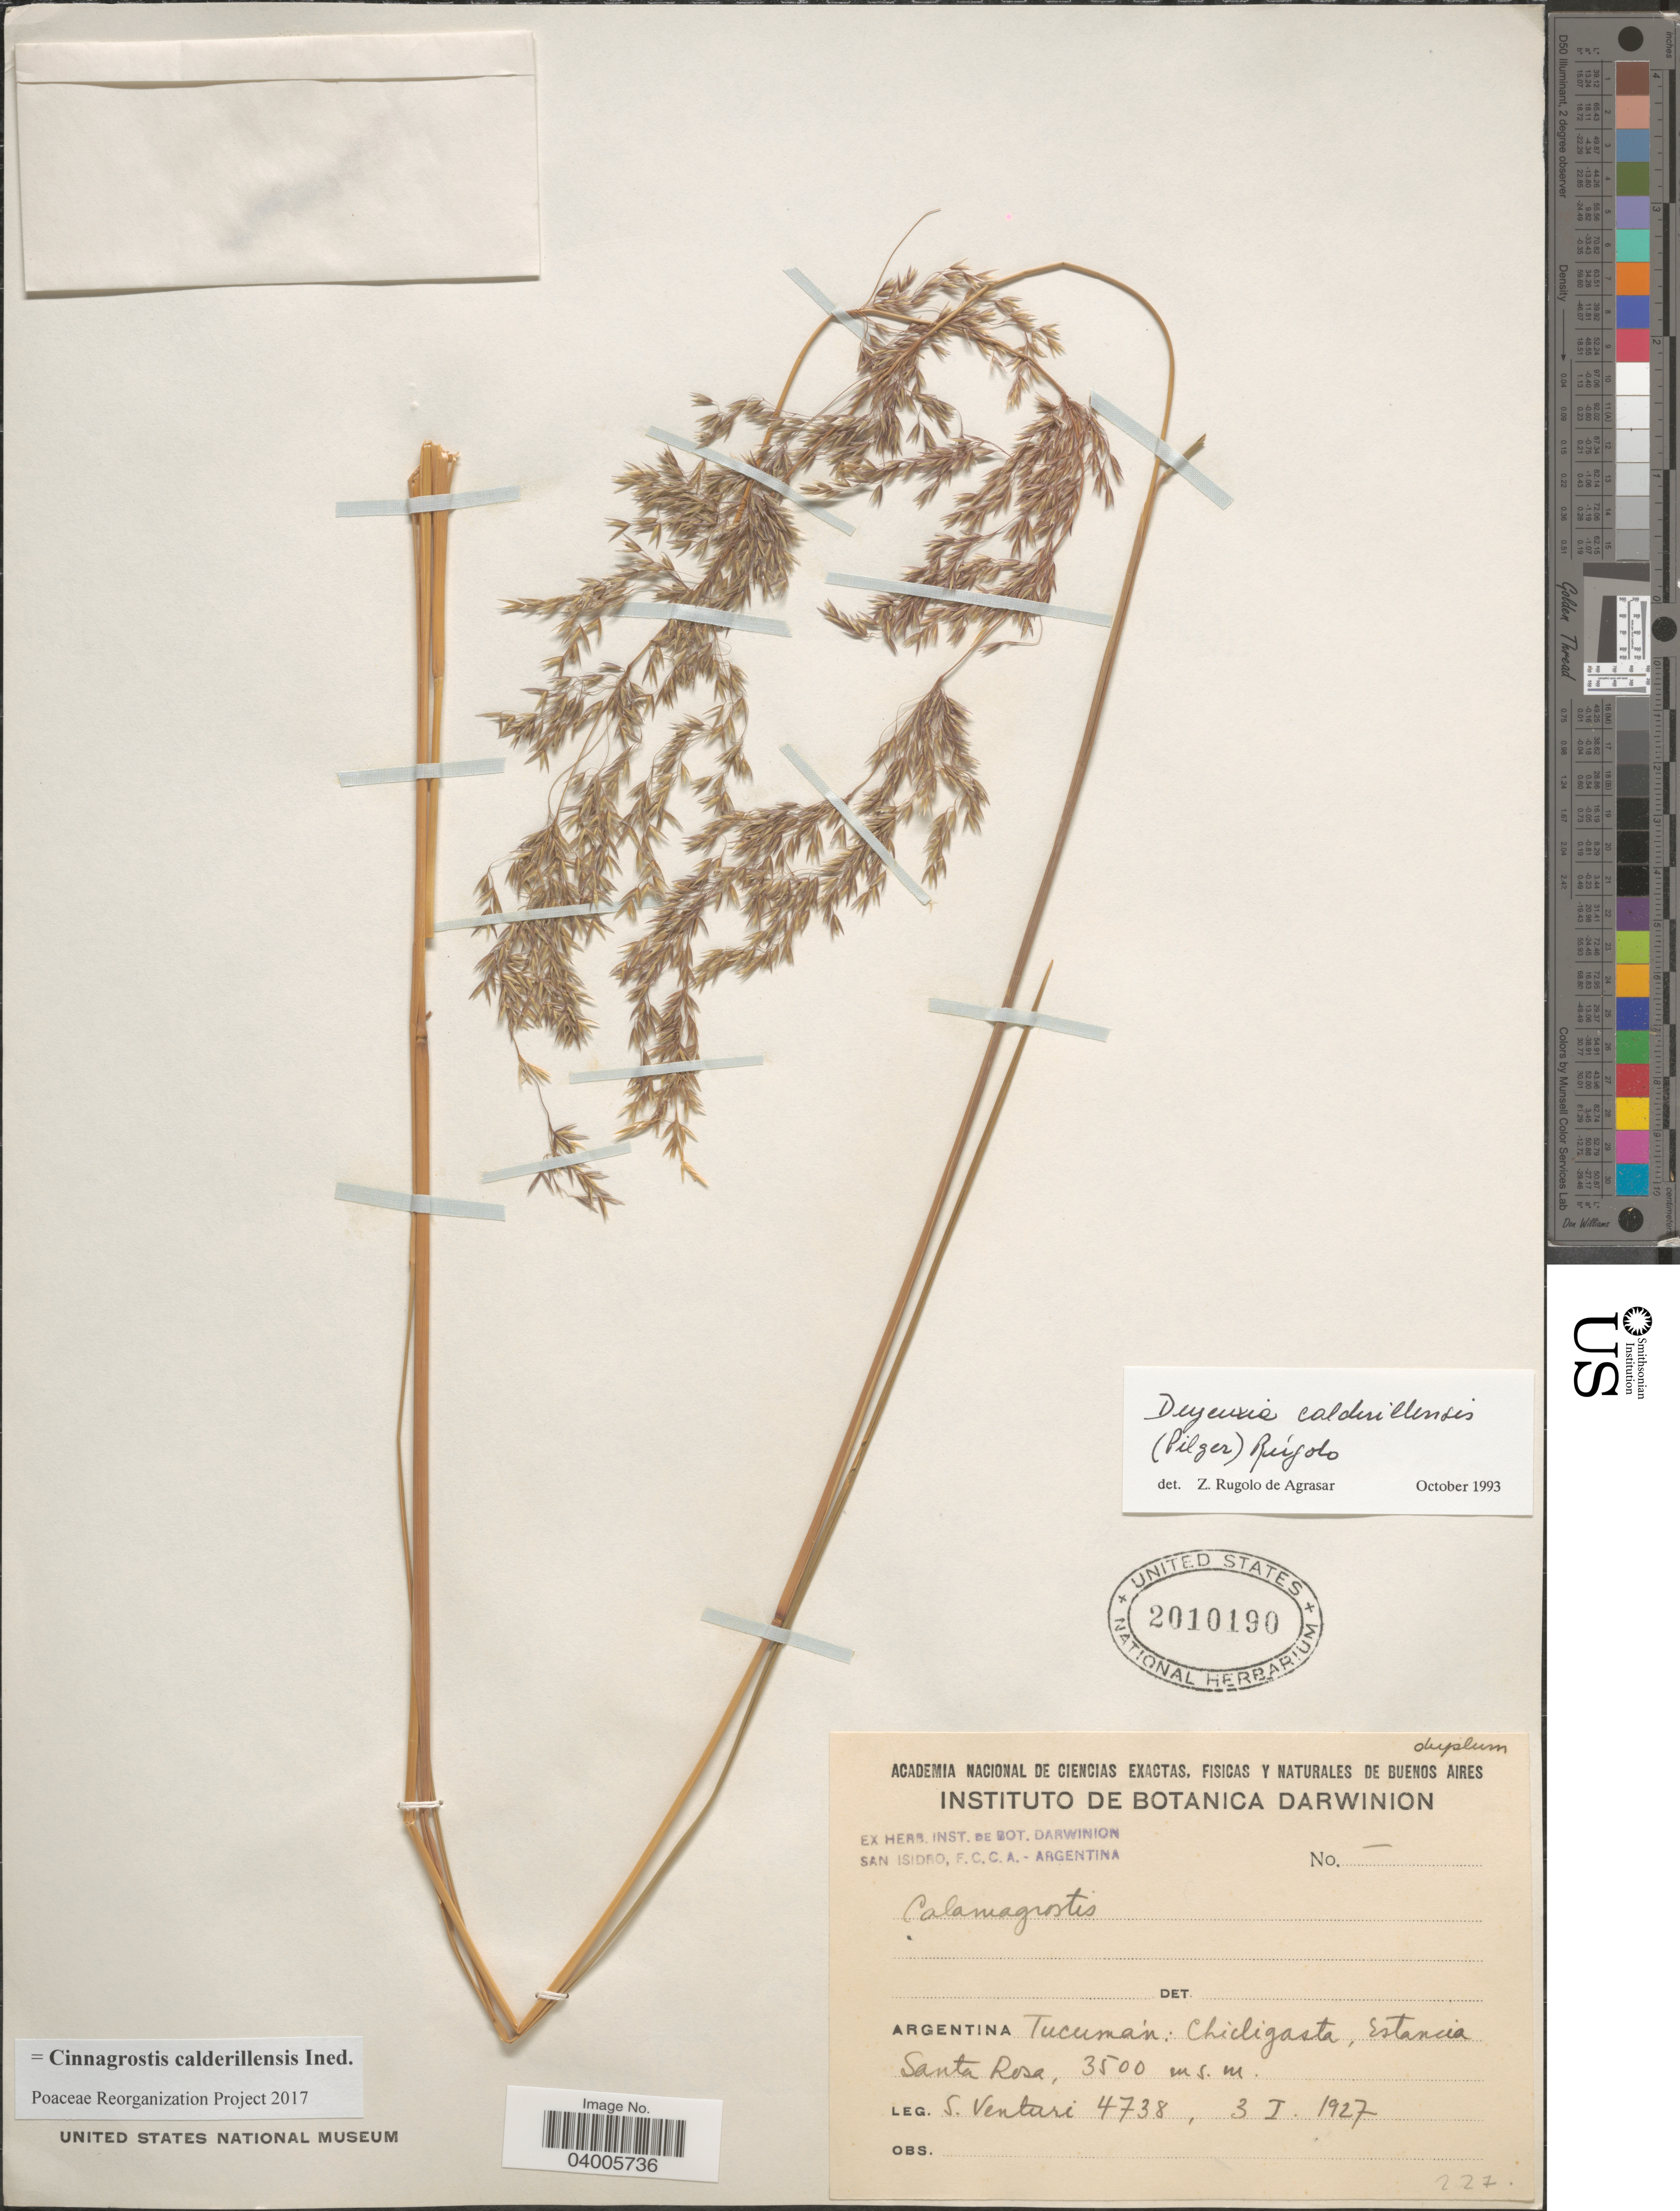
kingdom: Plantae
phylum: Tracheophyta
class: Liliopsida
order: Poales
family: Poaceae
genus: Cinnagrostis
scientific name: Cinnagrostis calderillensis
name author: (Pilg.) P.M. Peterson et al.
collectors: S. Venturi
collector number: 4738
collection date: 1927-01-03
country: Argentina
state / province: Tucuman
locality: Chicligasta, Estancia Santa Rosa.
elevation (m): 3500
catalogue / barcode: US 2010190